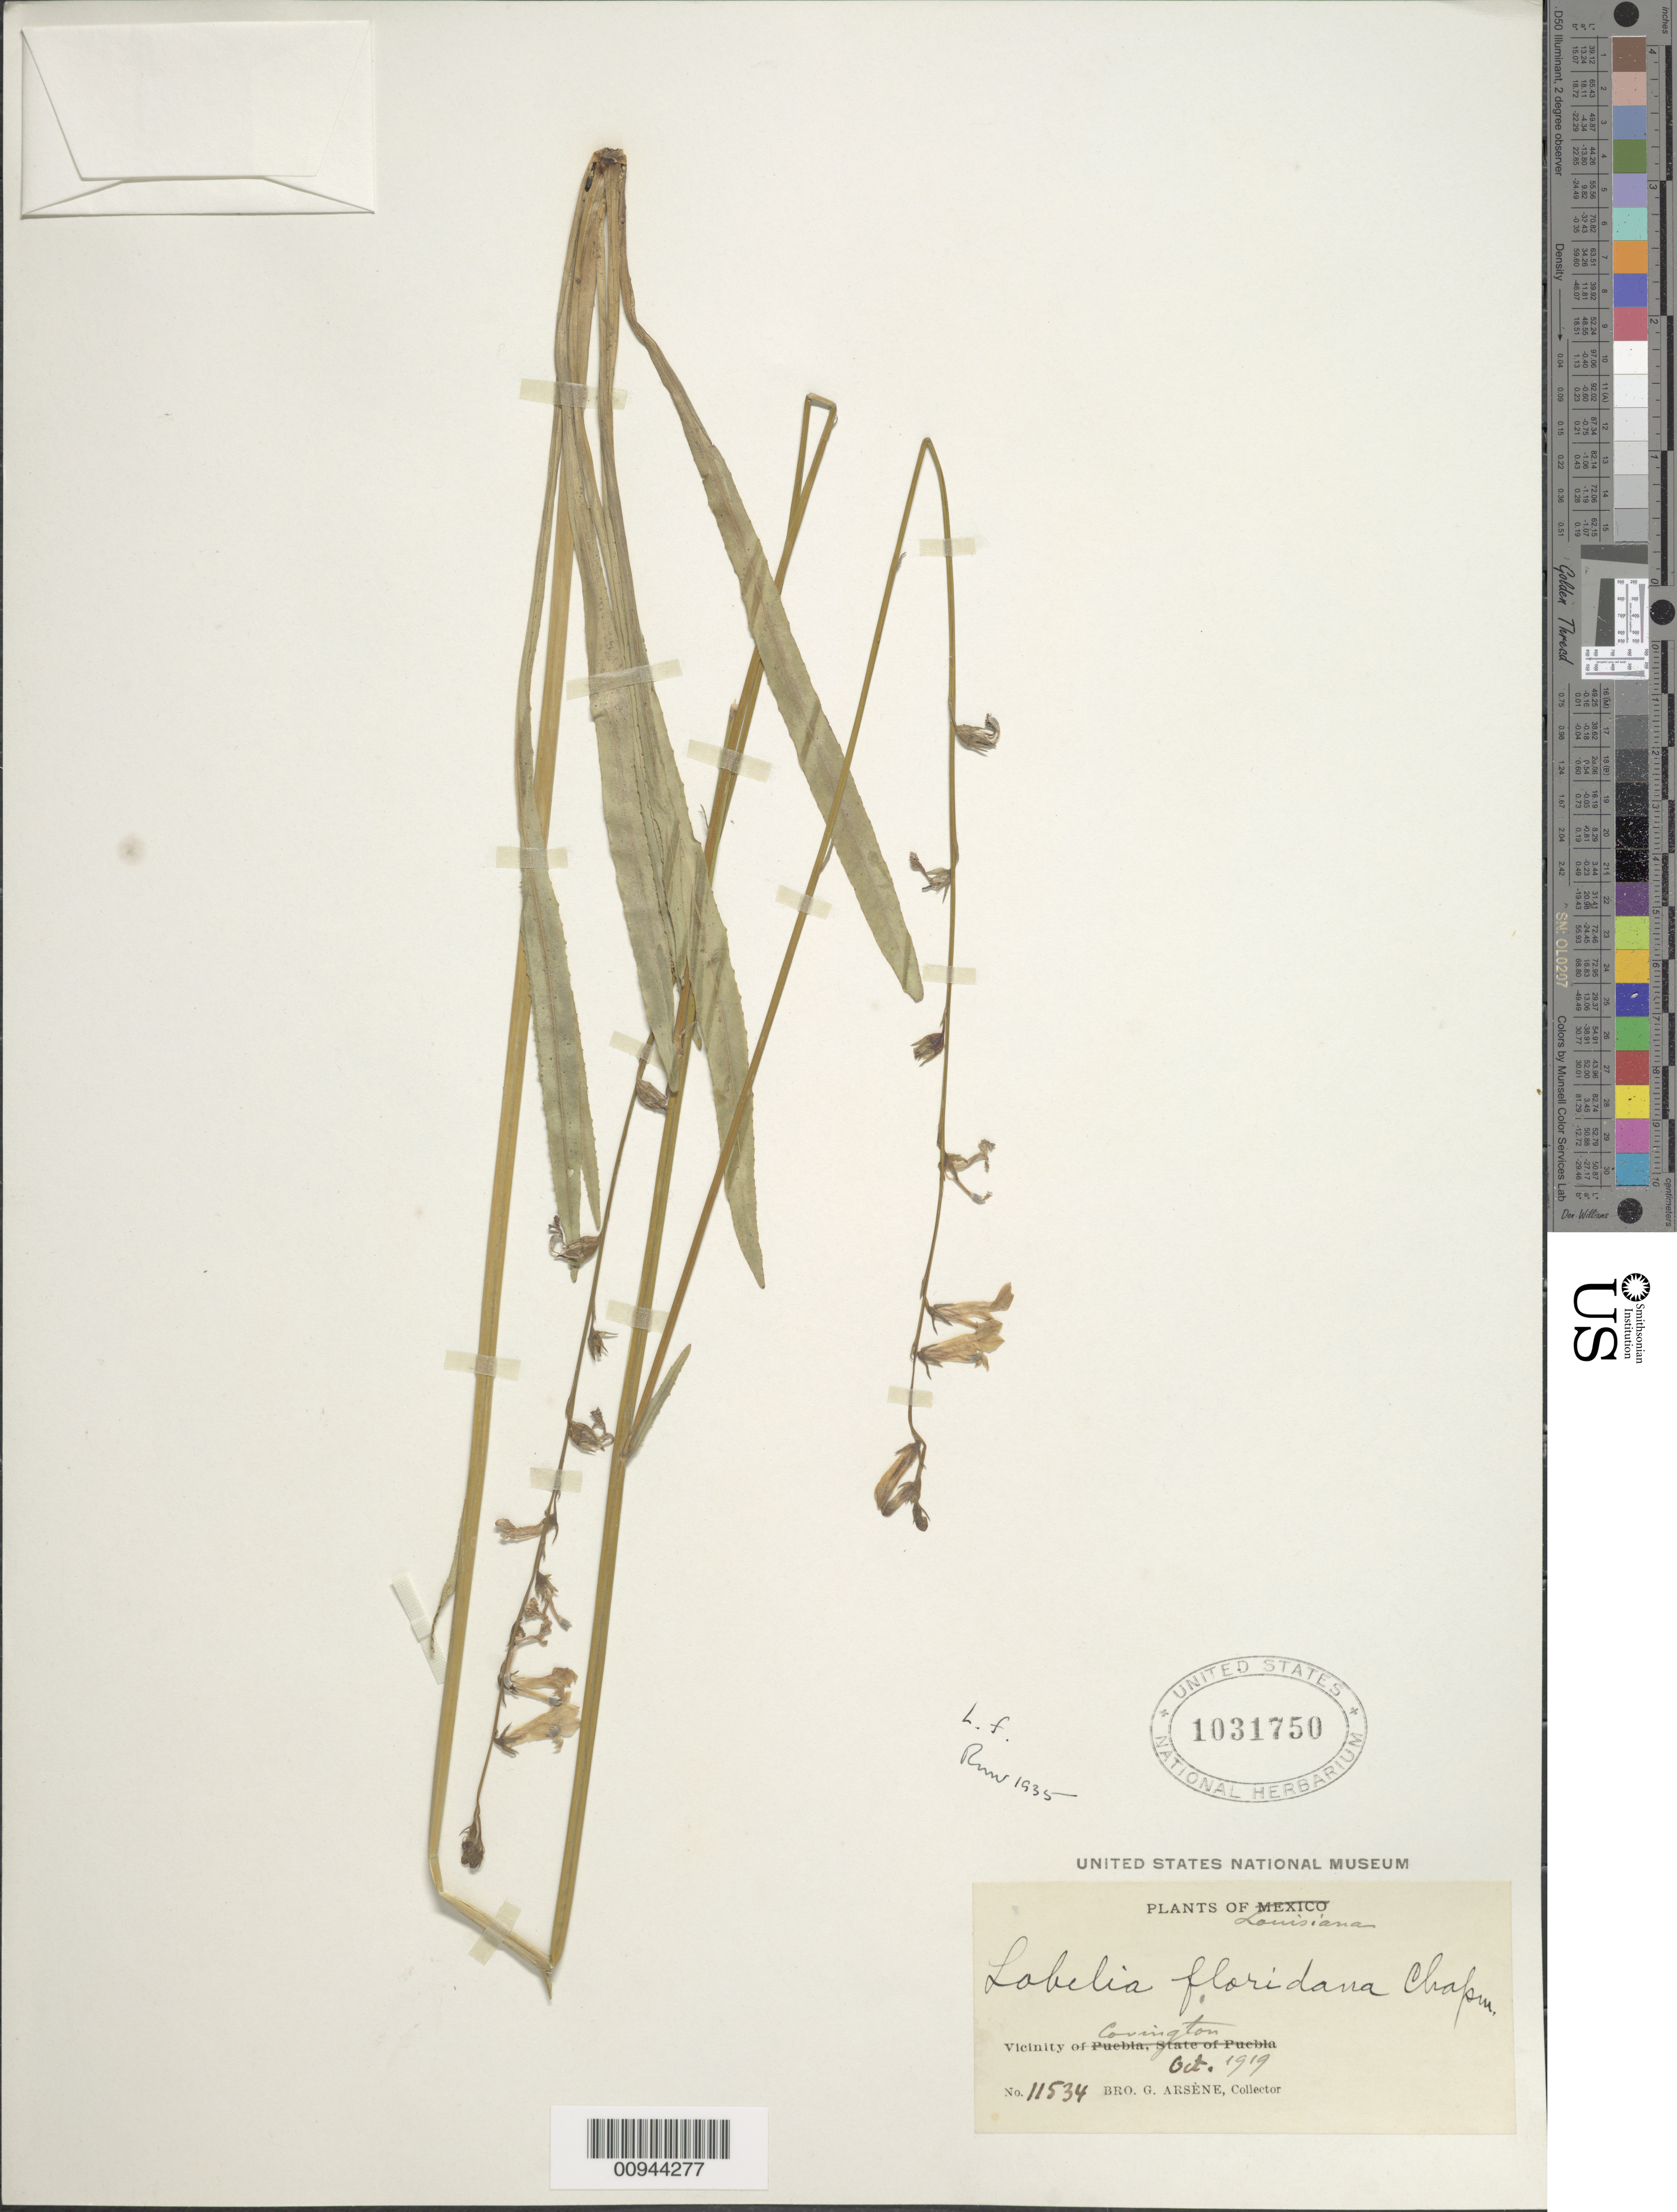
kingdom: Plantae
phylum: Tracheophyta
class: Magnoliopsida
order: Asterales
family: Campanulaceae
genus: Lobelia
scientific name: Lobelia floridana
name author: Chapm.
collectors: Bro. G. Arsène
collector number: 11534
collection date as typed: Oct 1919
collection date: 1919-10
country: United States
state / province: Louisiana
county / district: Saint Tammany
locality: Covington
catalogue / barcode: US 1031750